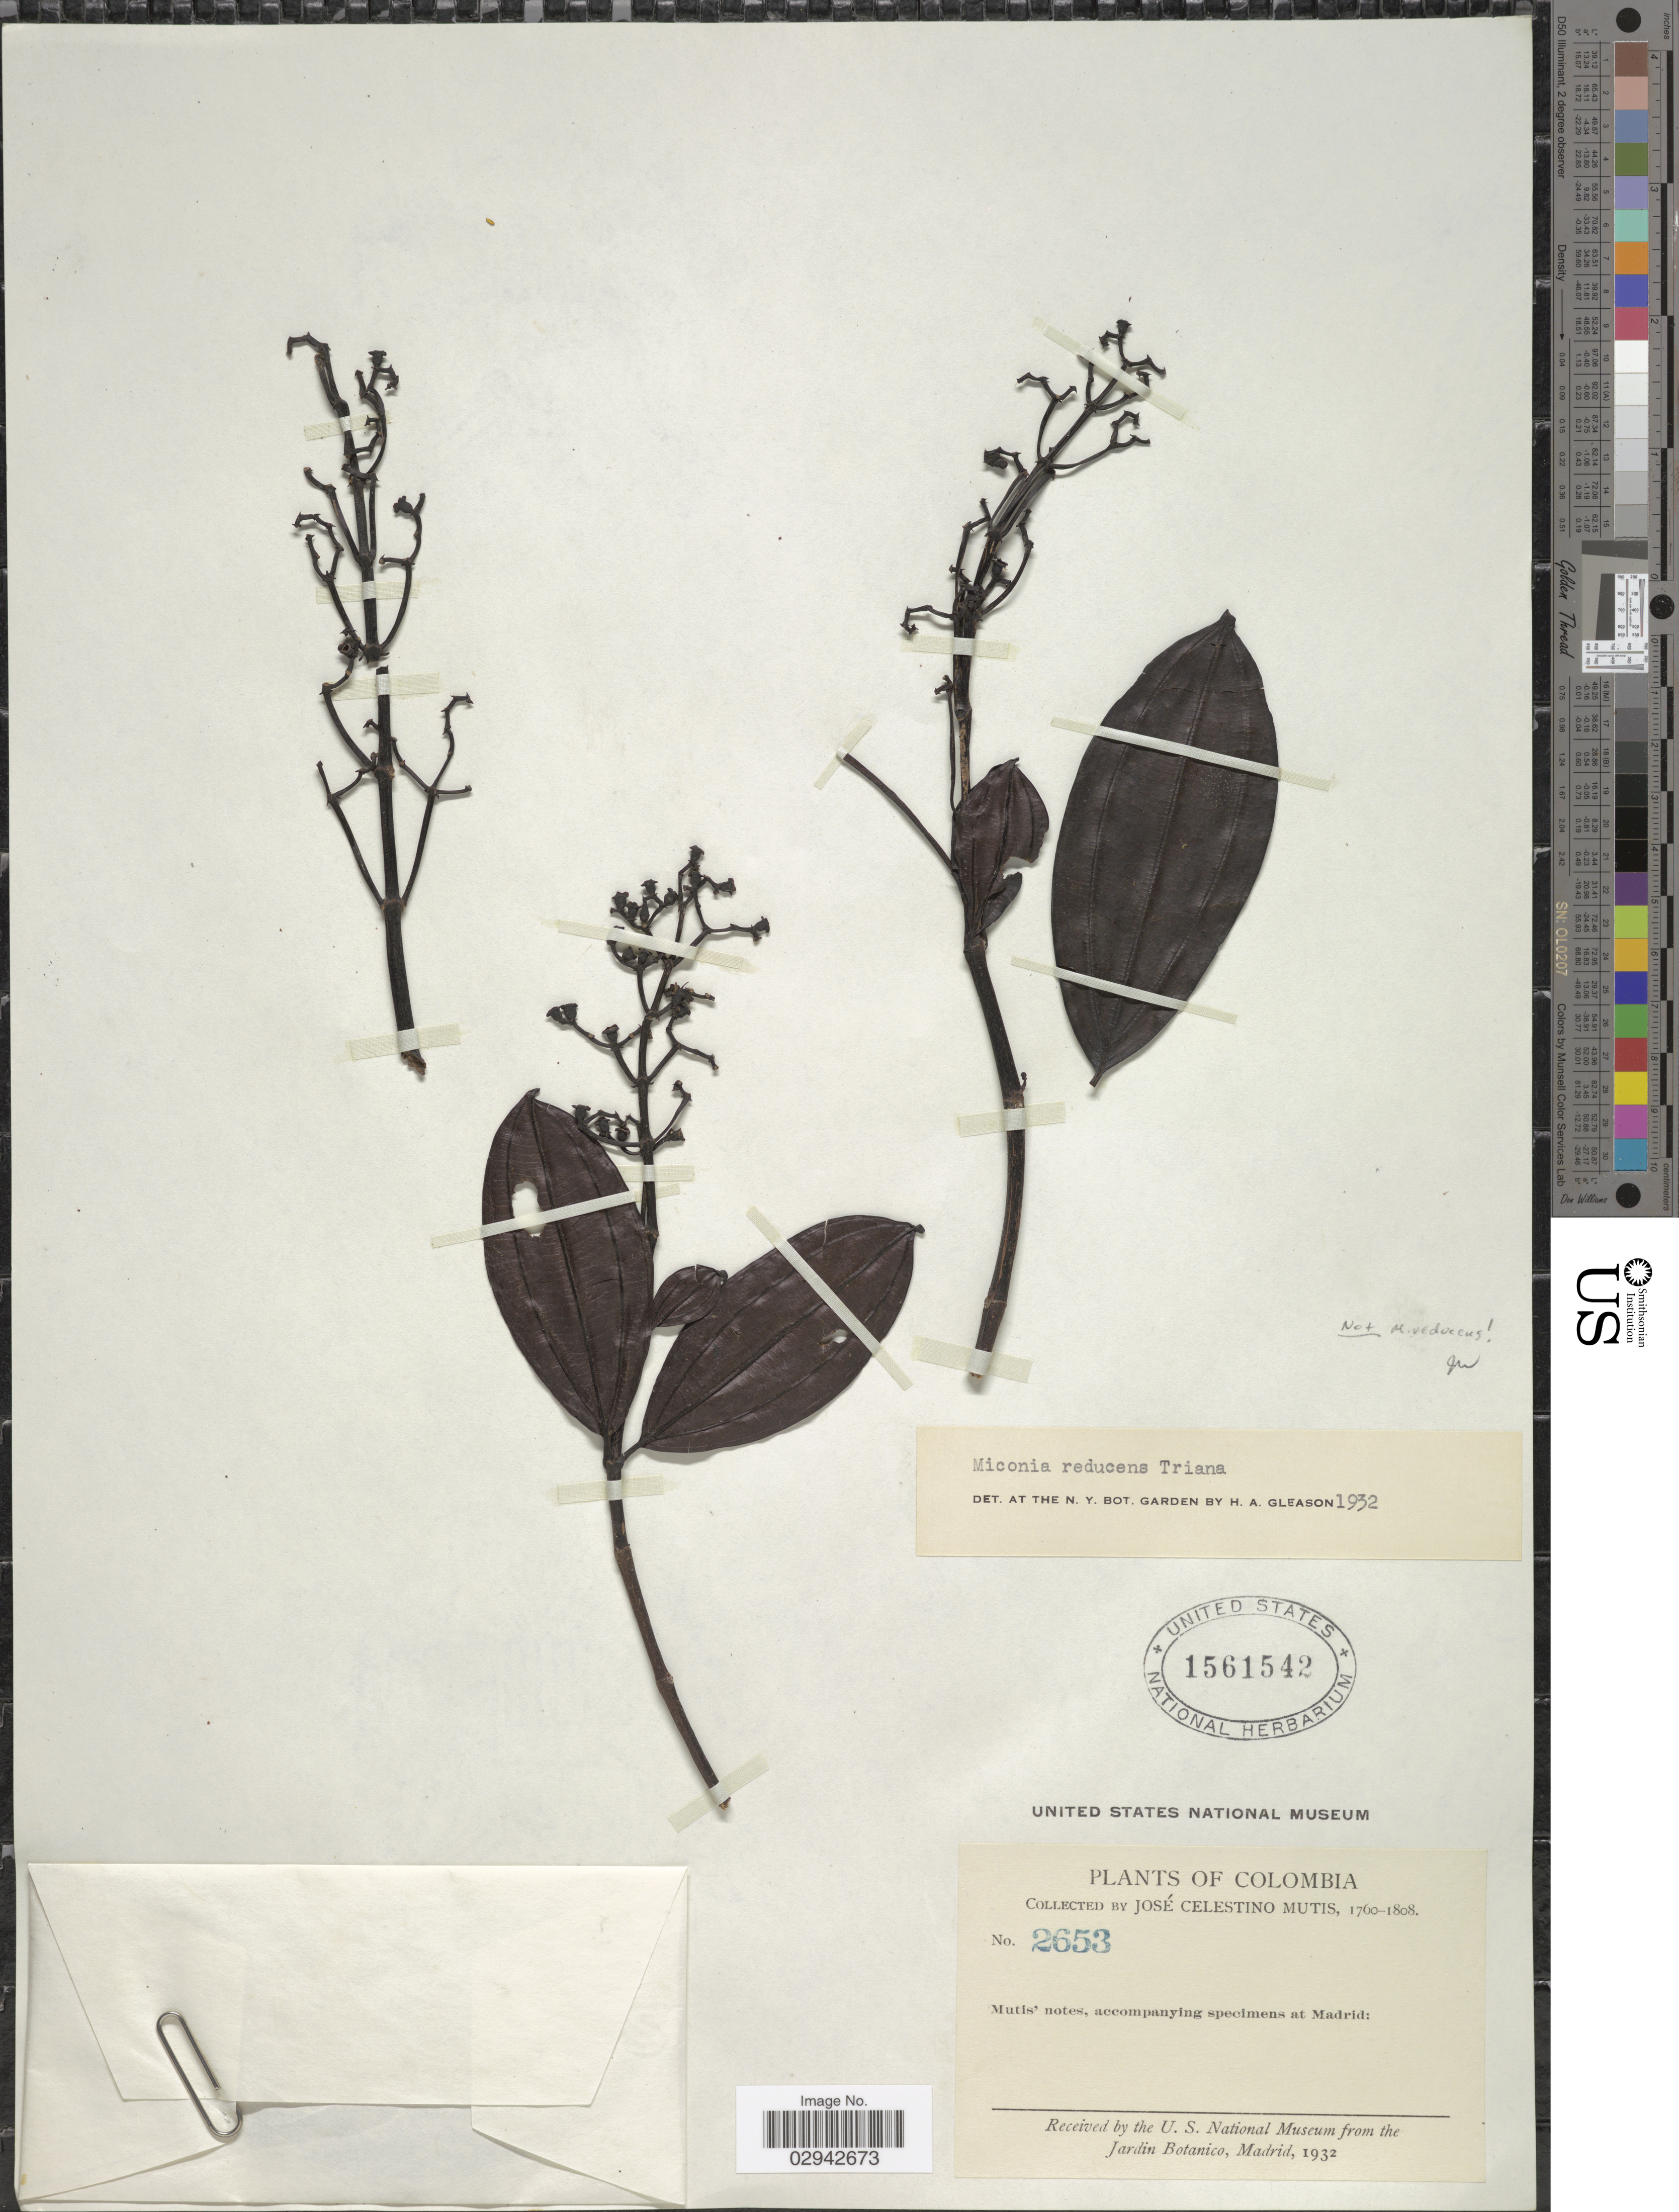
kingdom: Plantae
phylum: Tracheophyta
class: Magnoliopsida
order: Myrtales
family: Melastomataceae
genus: Miconia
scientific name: Miconia reducens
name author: Triana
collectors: J. C. B. Mutis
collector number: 2653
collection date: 1760/1808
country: Colombia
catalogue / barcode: US 1561542